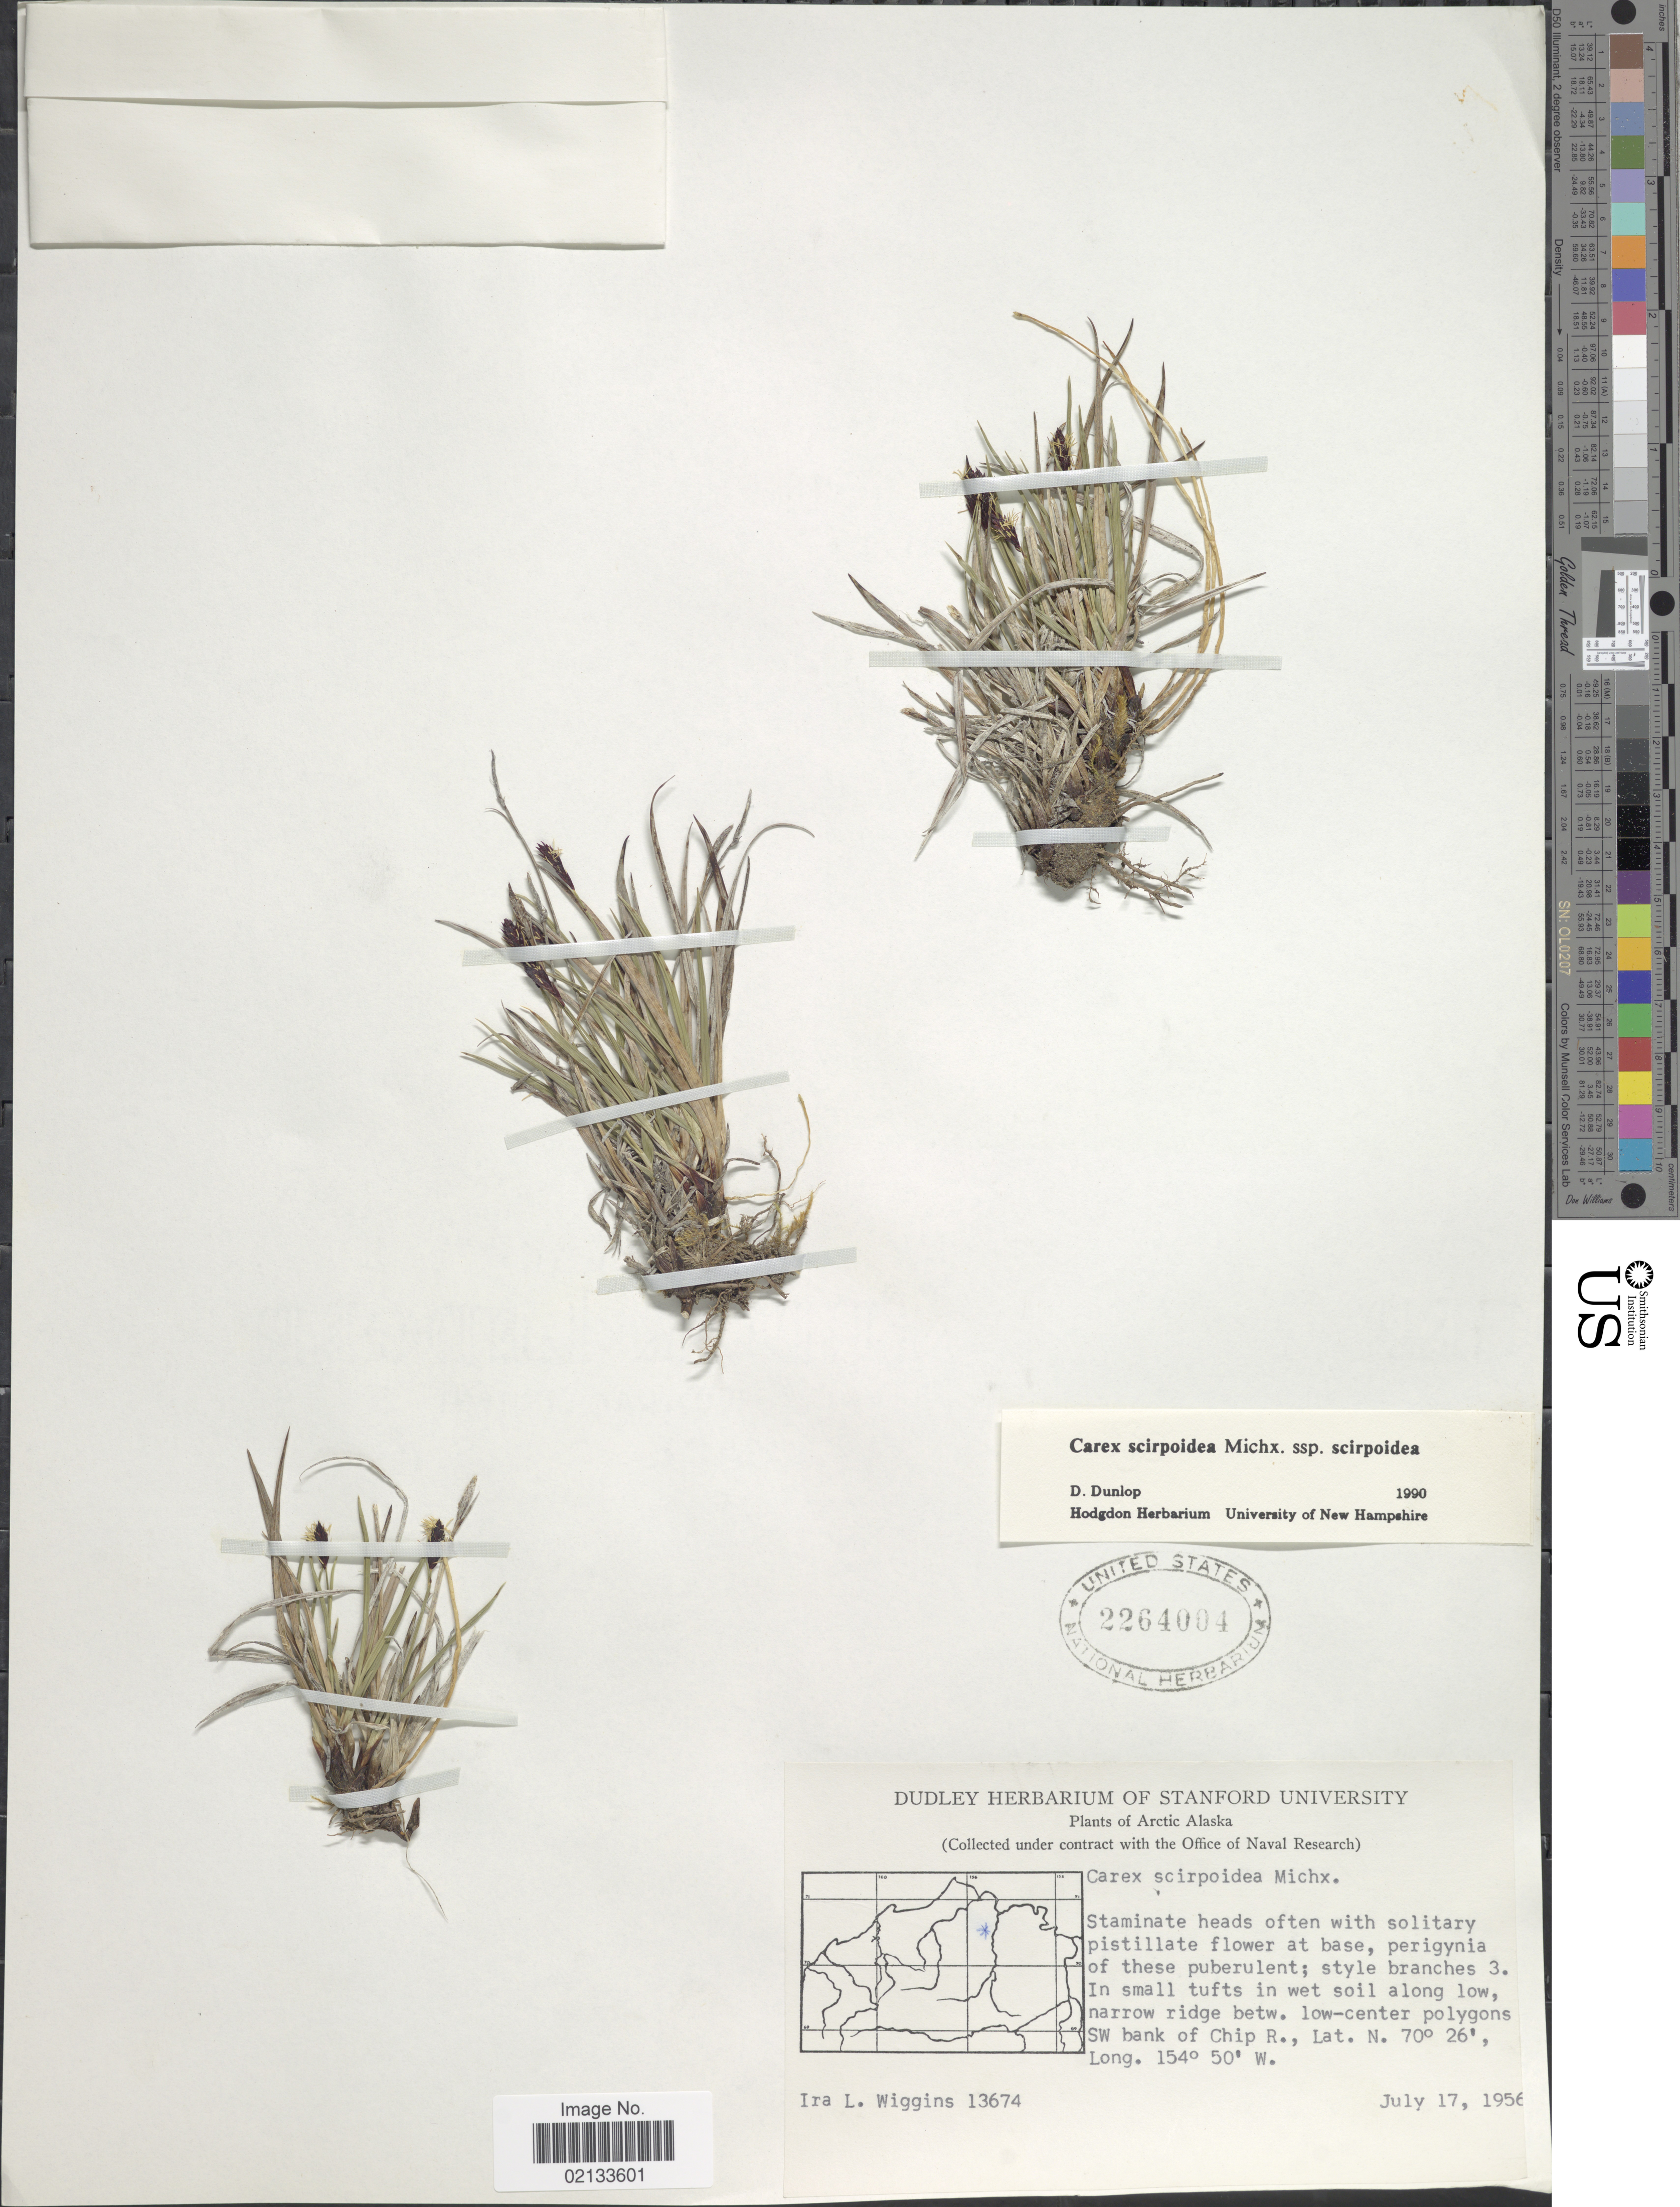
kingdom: Plantae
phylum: Tracheophyta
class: Liliopsida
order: Poales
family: Cyperaceae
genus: Carex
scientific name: Carex scirpoidea subsp. scirpoidea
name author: Michx.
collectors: I. L. Wiggins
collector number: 13674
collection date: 1956-07-17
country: United States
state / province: Alaska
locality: Arctic Alaska, In small tufts in wet soil along low, narrow ridge betw. low-center polygons SW bank of Chip R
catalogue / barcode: US 2264004